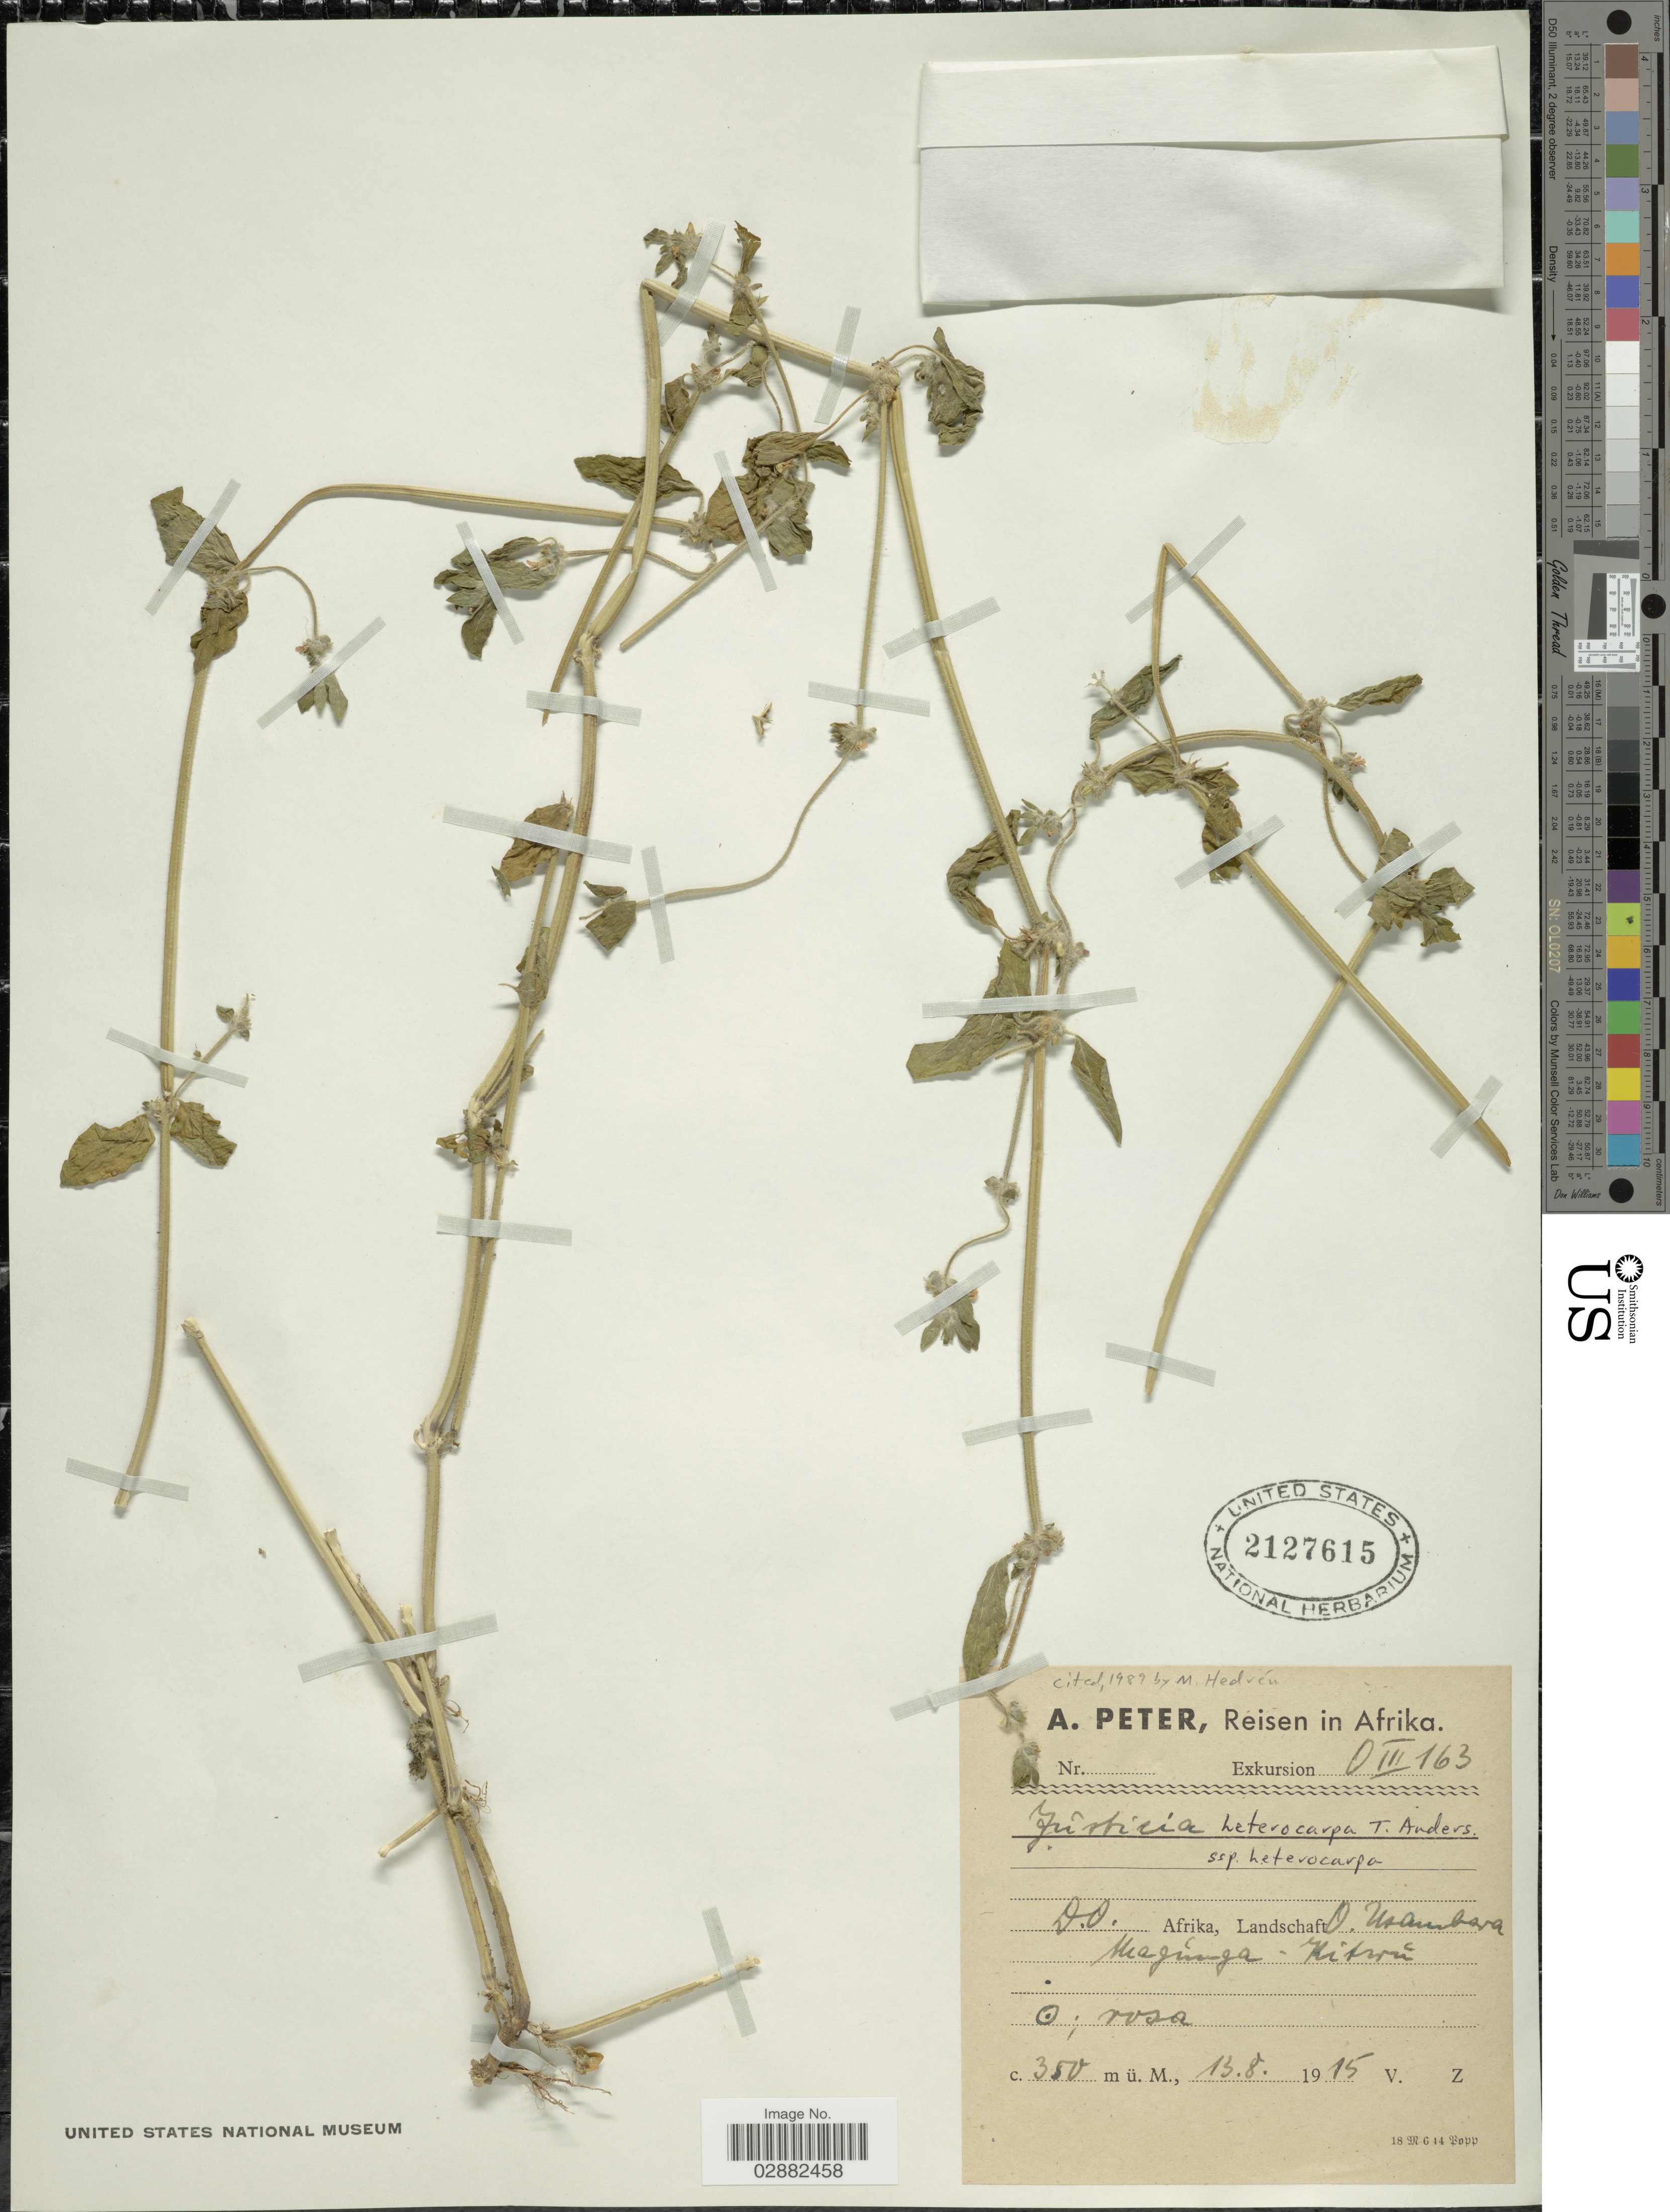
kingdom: Plantae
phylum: Tracheophyta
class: Magnoliopsida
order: Lamiales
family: Acanthaceae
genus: Justicia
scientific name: Justicia heterocarpa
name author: T. Anderson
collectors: A. Peter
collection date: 1915-08-13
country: Tanzania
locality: Afrika, D.O. Afrika, Landschaft O. Usambara Magúnga - Kitari.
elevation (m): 350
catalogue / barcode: US 2127615